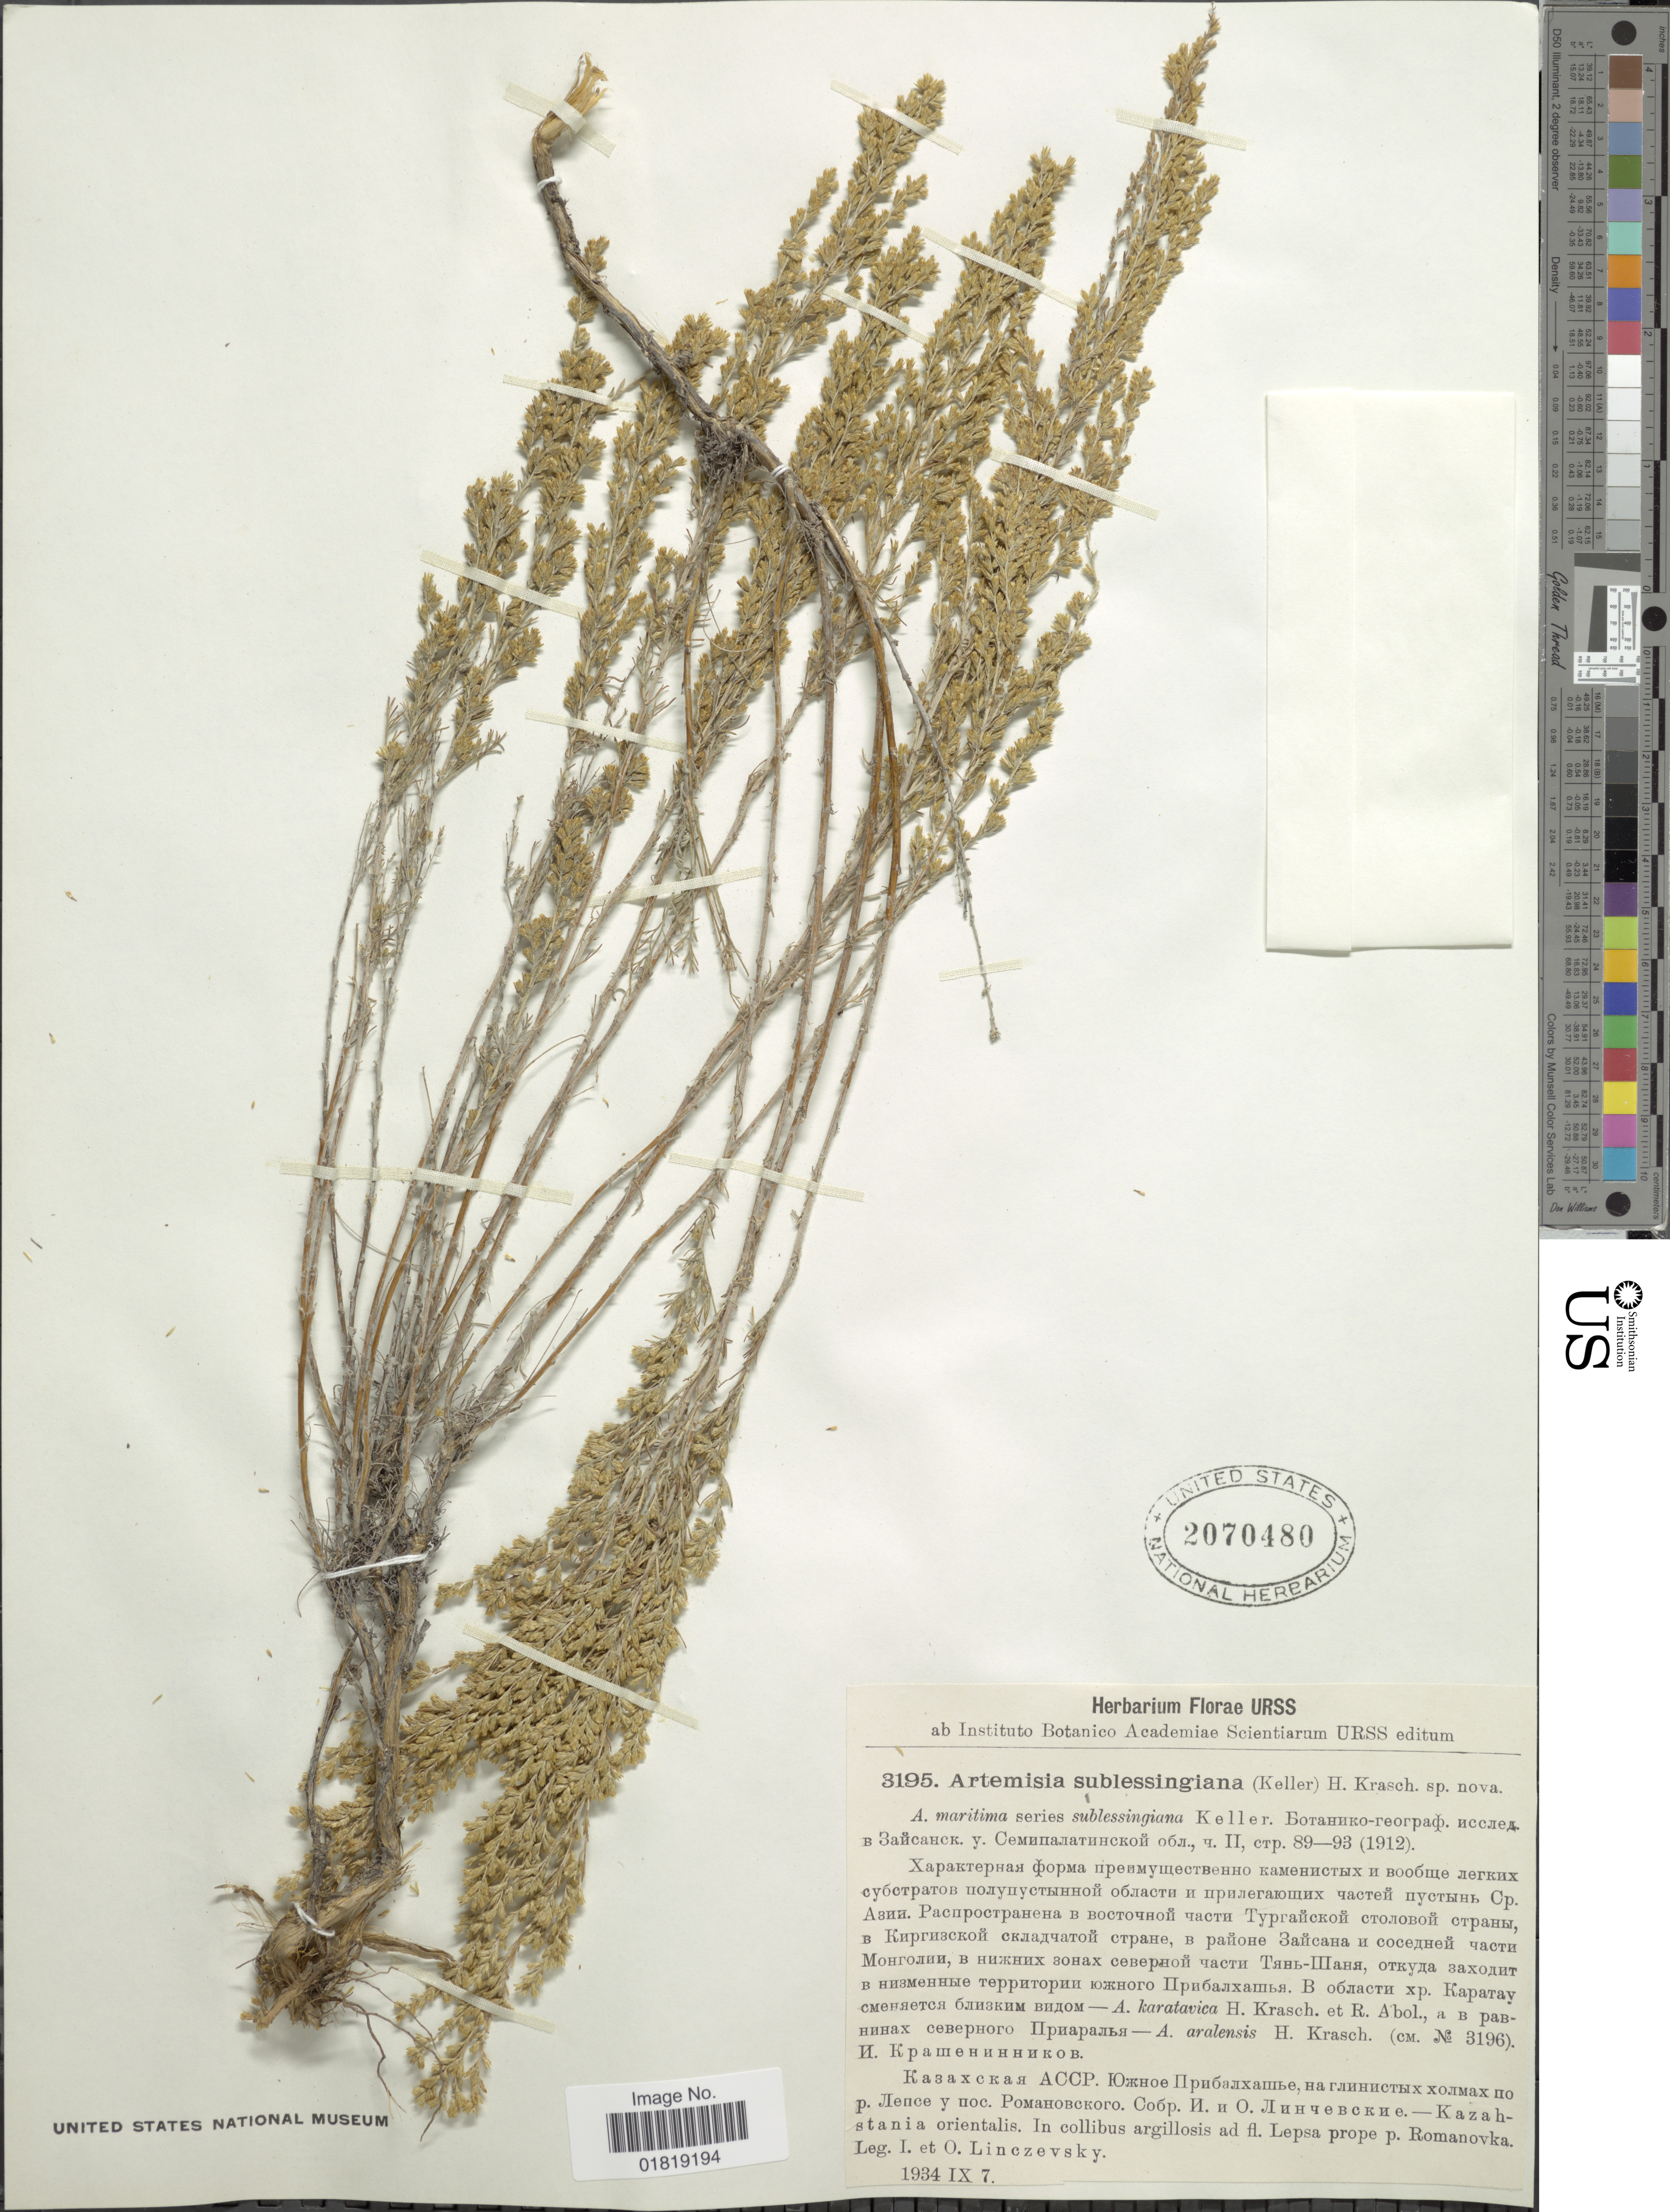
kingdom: Plantae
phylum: Tracheophyta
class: Magnoliopsida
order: Asterales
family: Asteraceae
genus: Artemisia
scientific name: Artemisia sublessingiana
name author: Krasch. ex Poljakov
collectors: I. Linczevsky & O. Linczevsky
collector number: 3195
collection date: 1934-09-07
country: Kazakhstan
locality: Kazahstania orientalis, in collibus argillosis ad fl. Lepsa prope p. Romanovka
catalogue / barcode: US 2070480